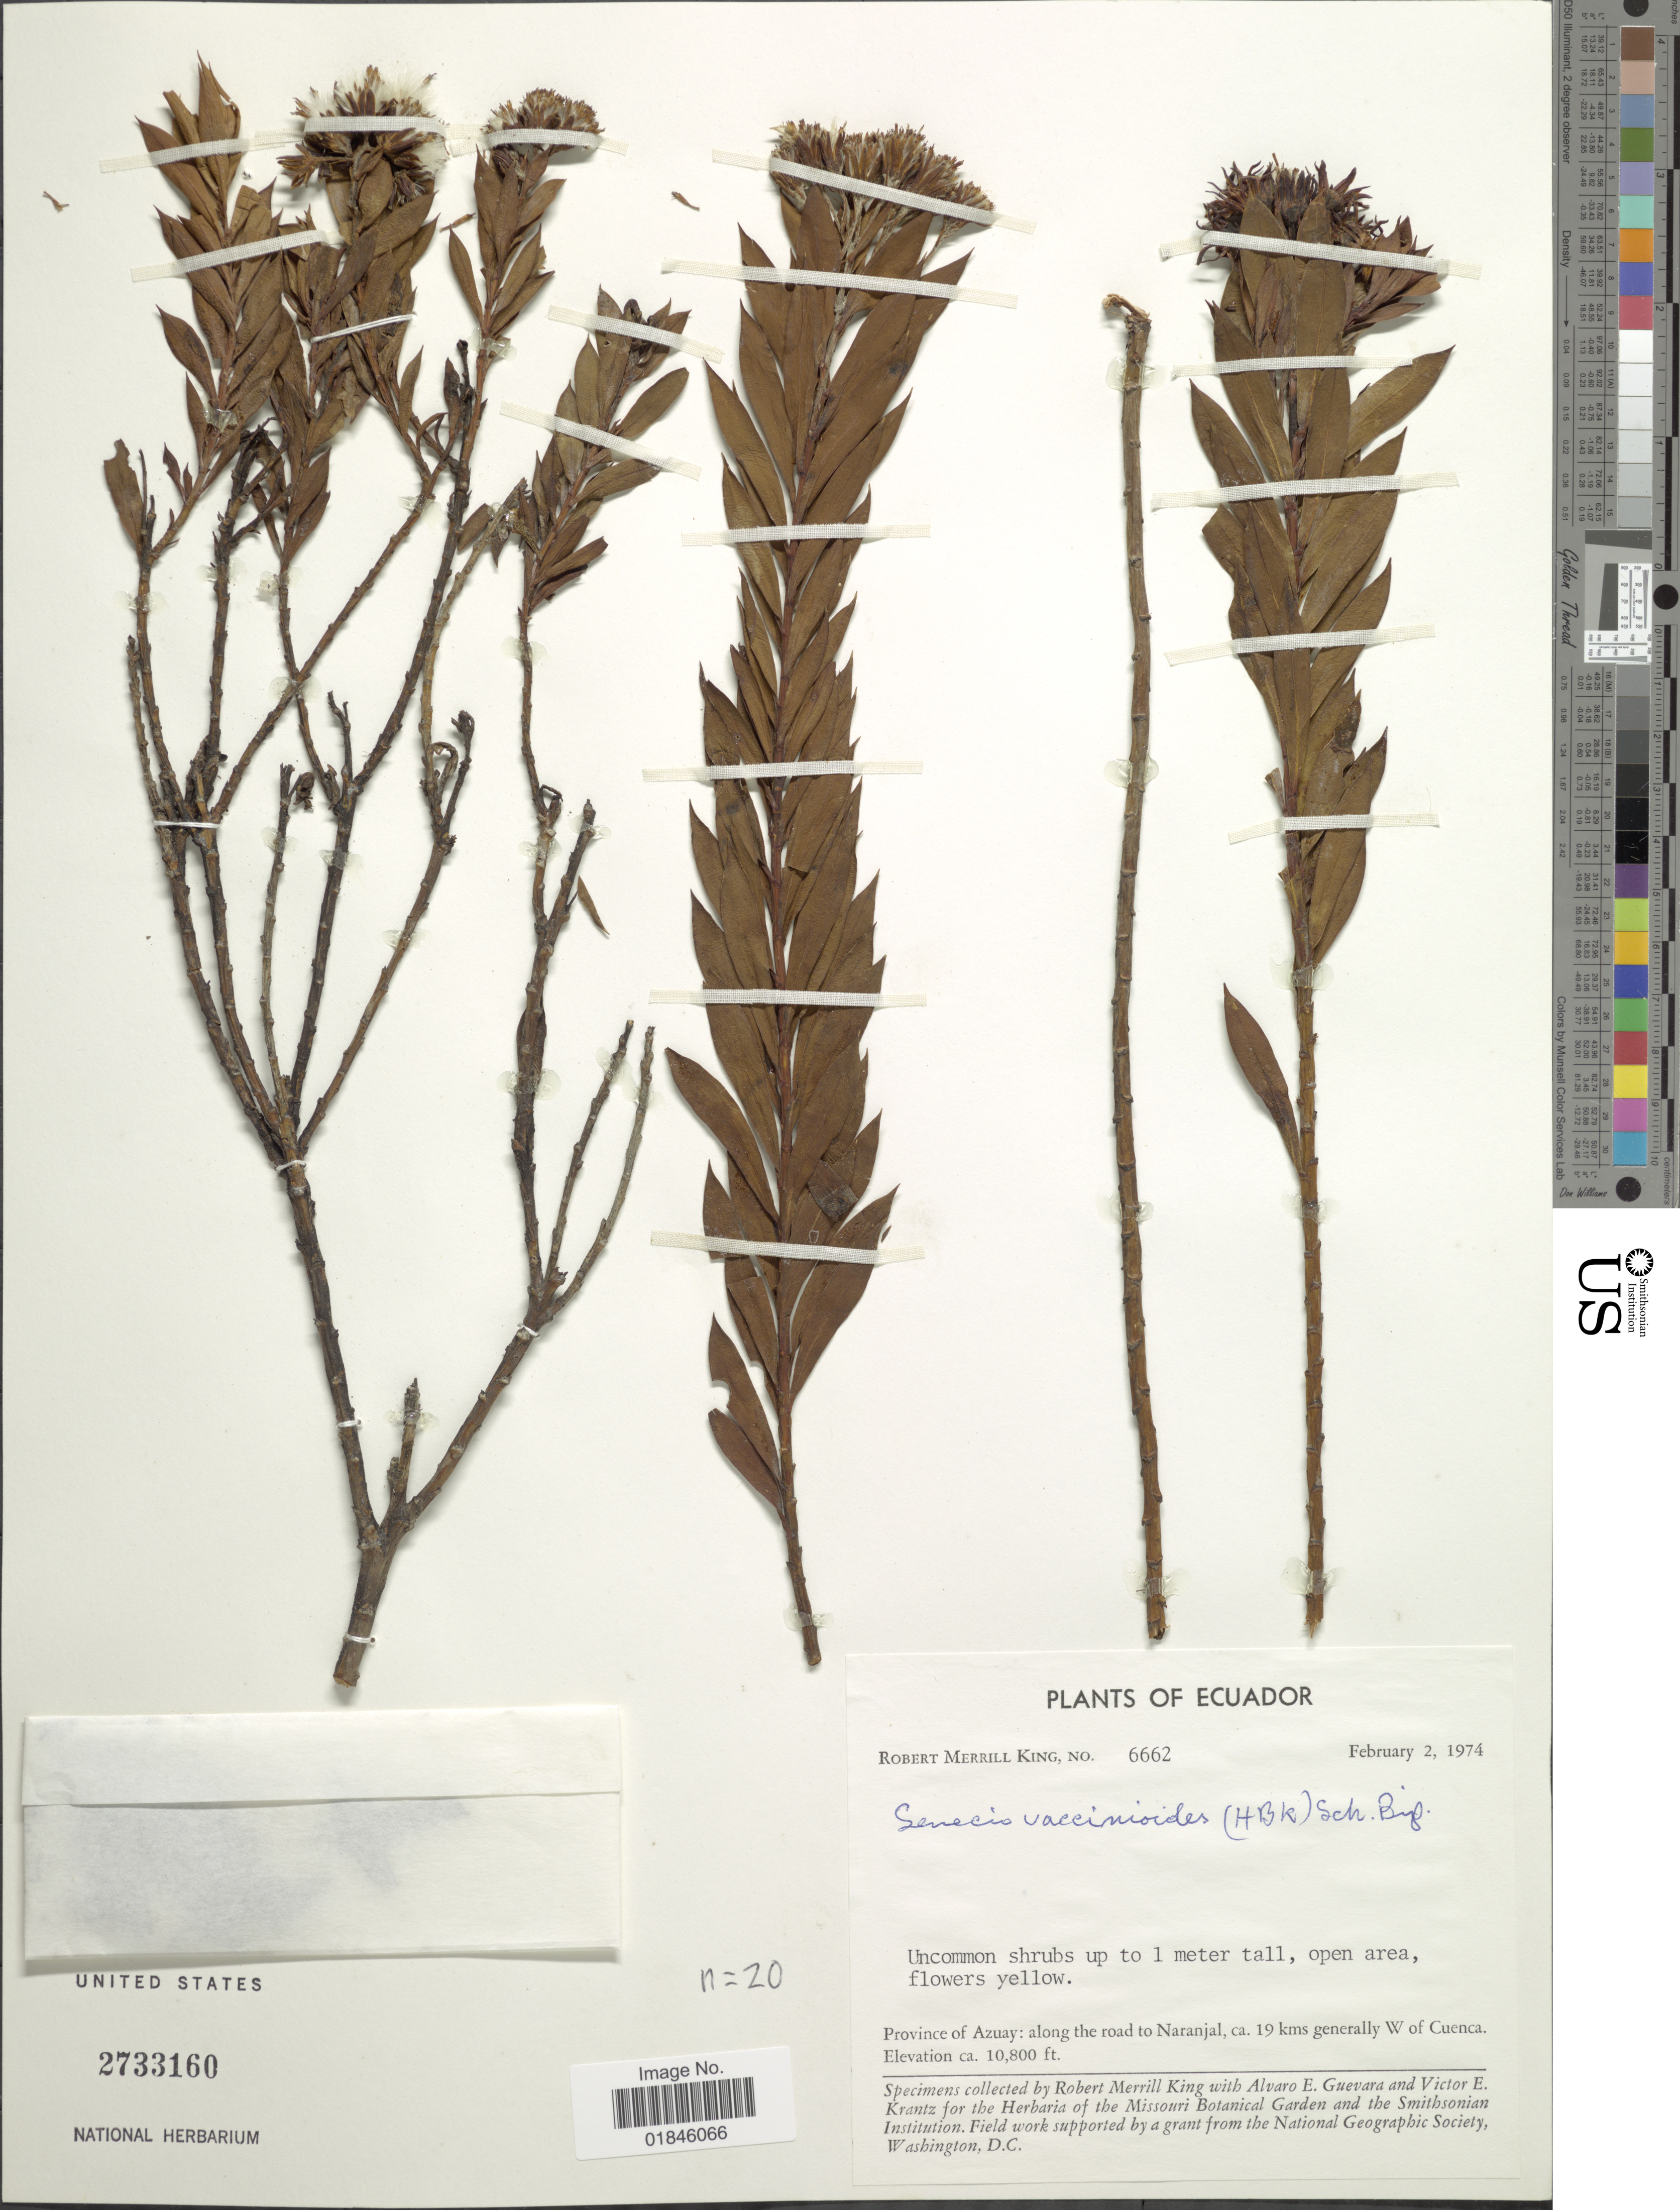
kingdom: Plantae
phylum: Tracheophyta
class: Magnoliopsida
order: Asterales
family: Asteraceae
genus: Pentacalia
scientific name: Pentacalia vaccinioides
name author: (Kunth) Cuatrec.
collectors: R. M. King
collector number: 6662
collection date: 1974-02-02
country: Ecuador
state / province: Azuay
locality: Province of Azuay: along the road to Naranjal, ca. 19 kms generally W of Cuenca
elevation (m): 3292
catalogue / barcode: US 2733160